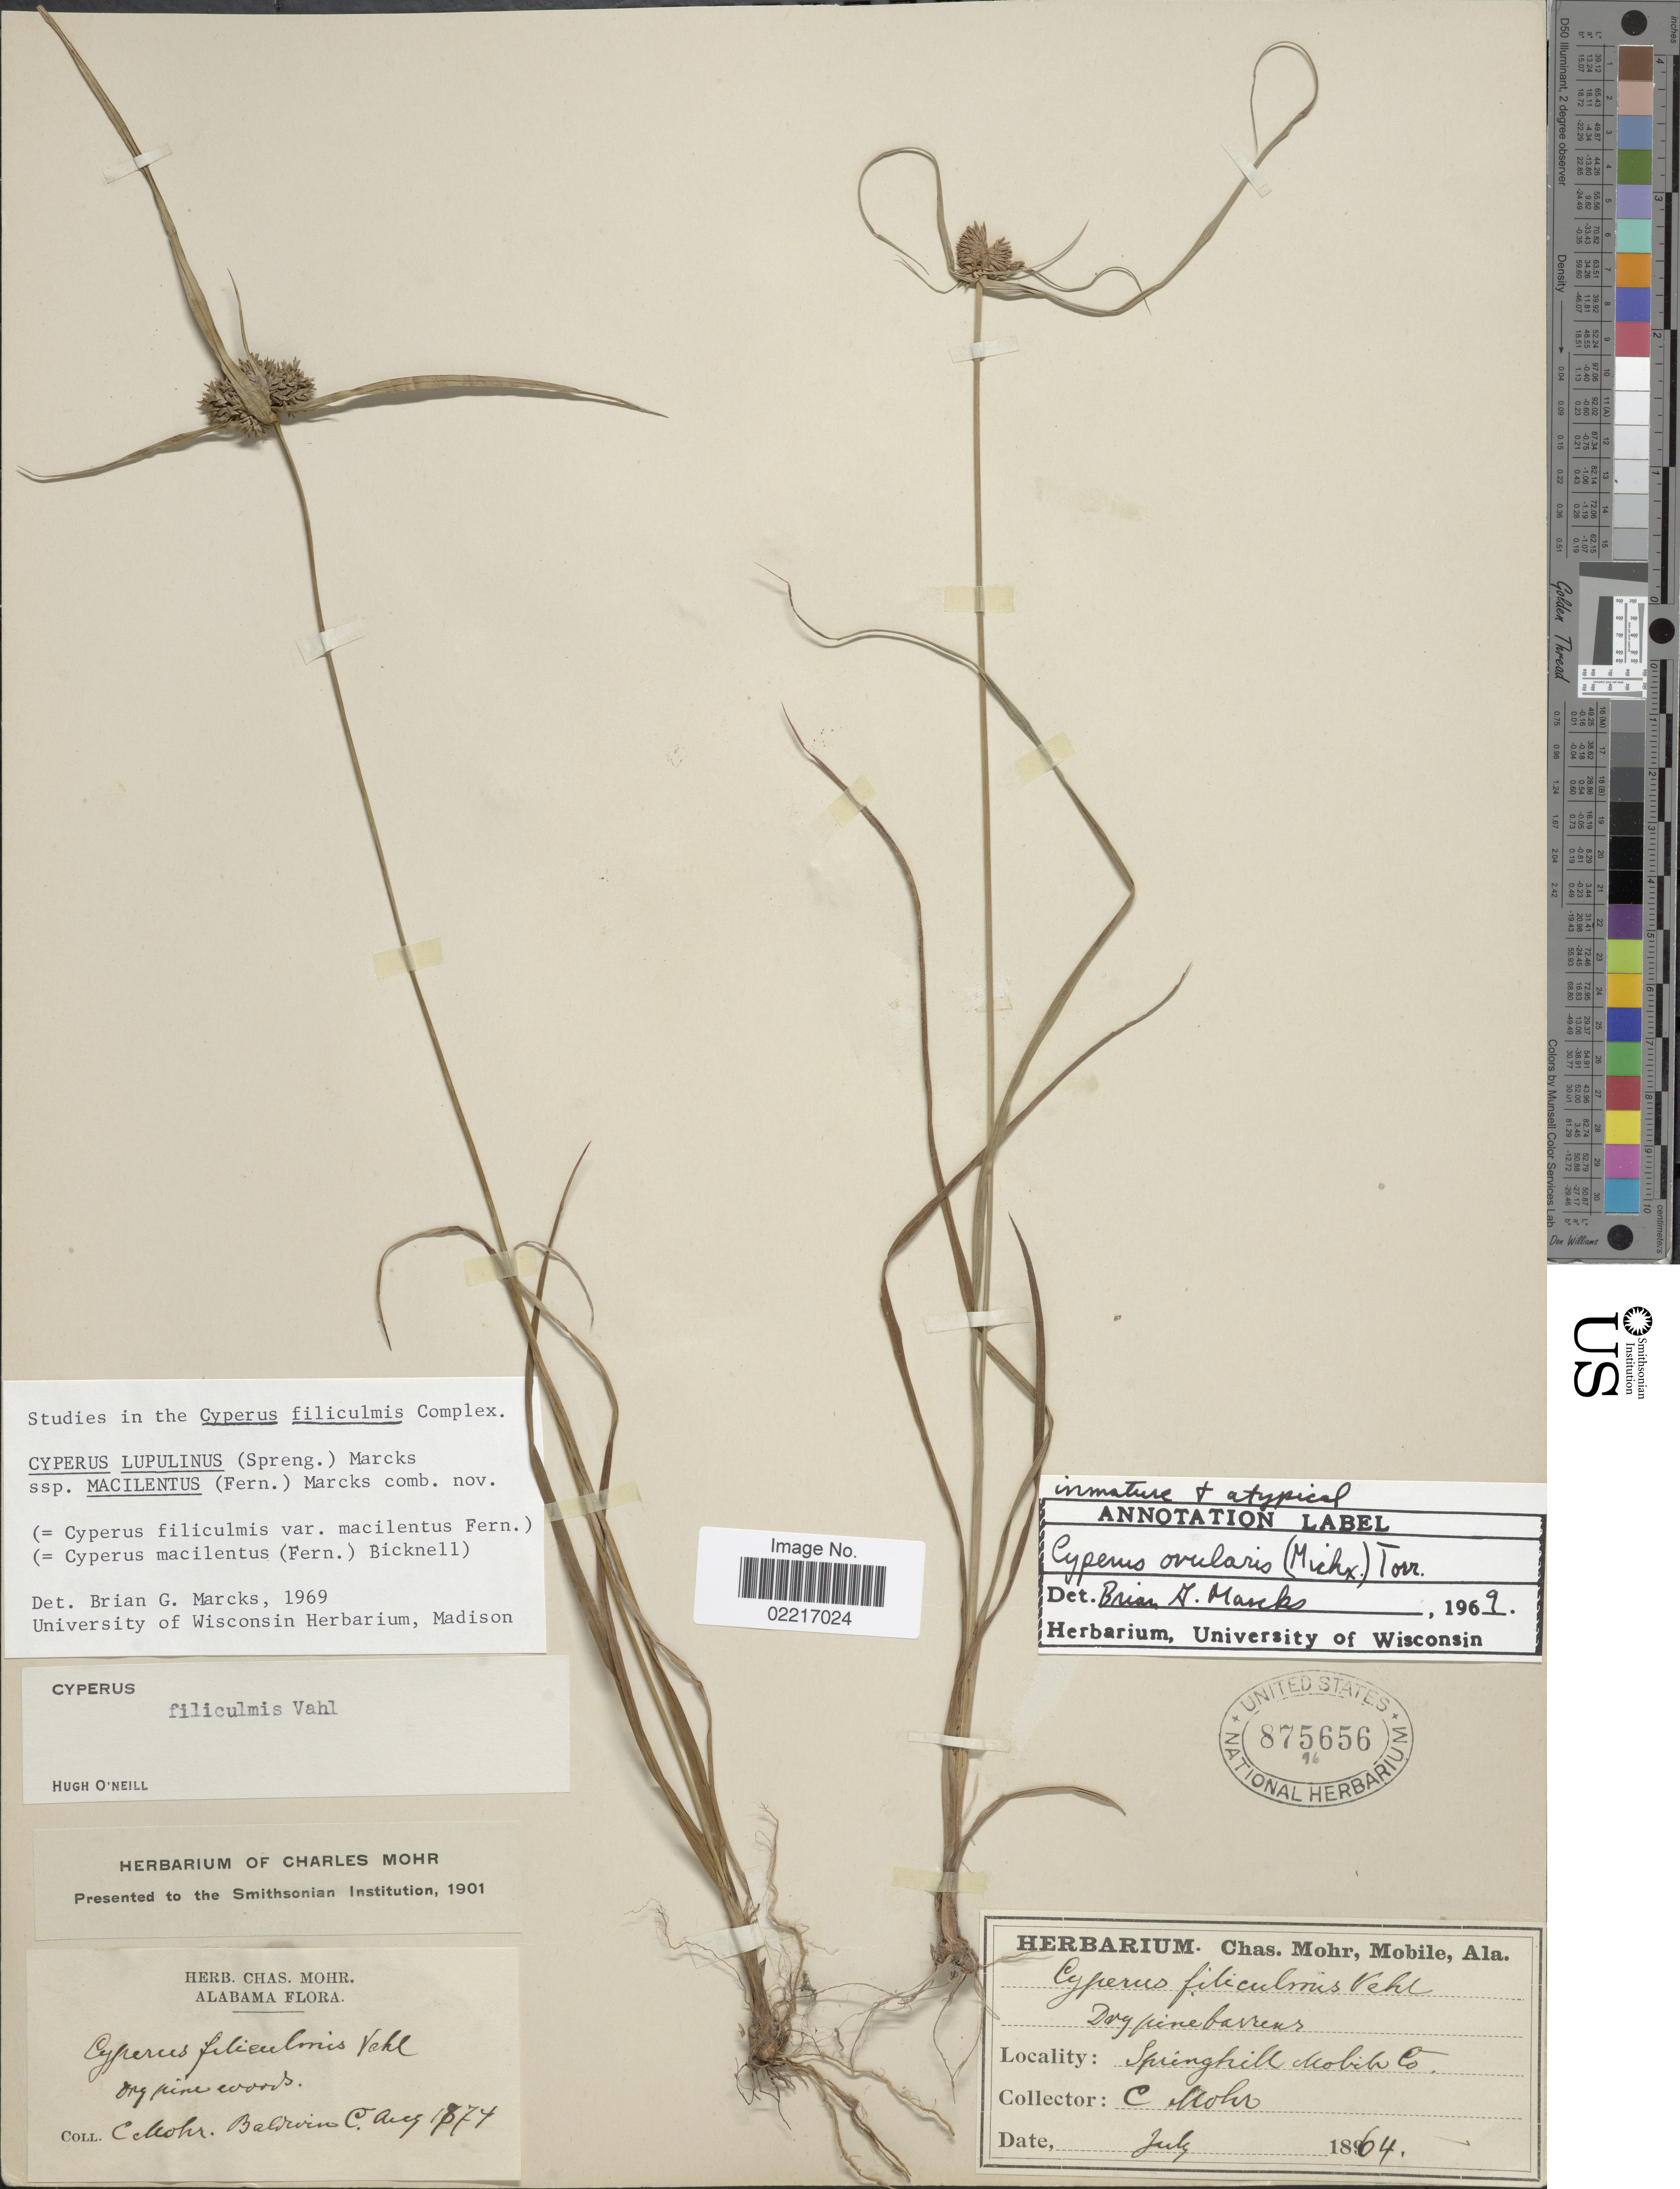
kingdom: Plantae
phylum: Tracheophyta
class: Liliopsida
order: Poales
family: Cyperaceae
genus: Cyperus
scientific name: Cyperus lupulinus subsp. macilentus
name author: (Fernald) Marcks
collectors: C. T. Mohr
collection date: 1864-07/1874-07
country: United States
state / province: Alabama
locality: Dry pine woods, Springhill, Mobil Co.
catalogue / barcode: US 875656